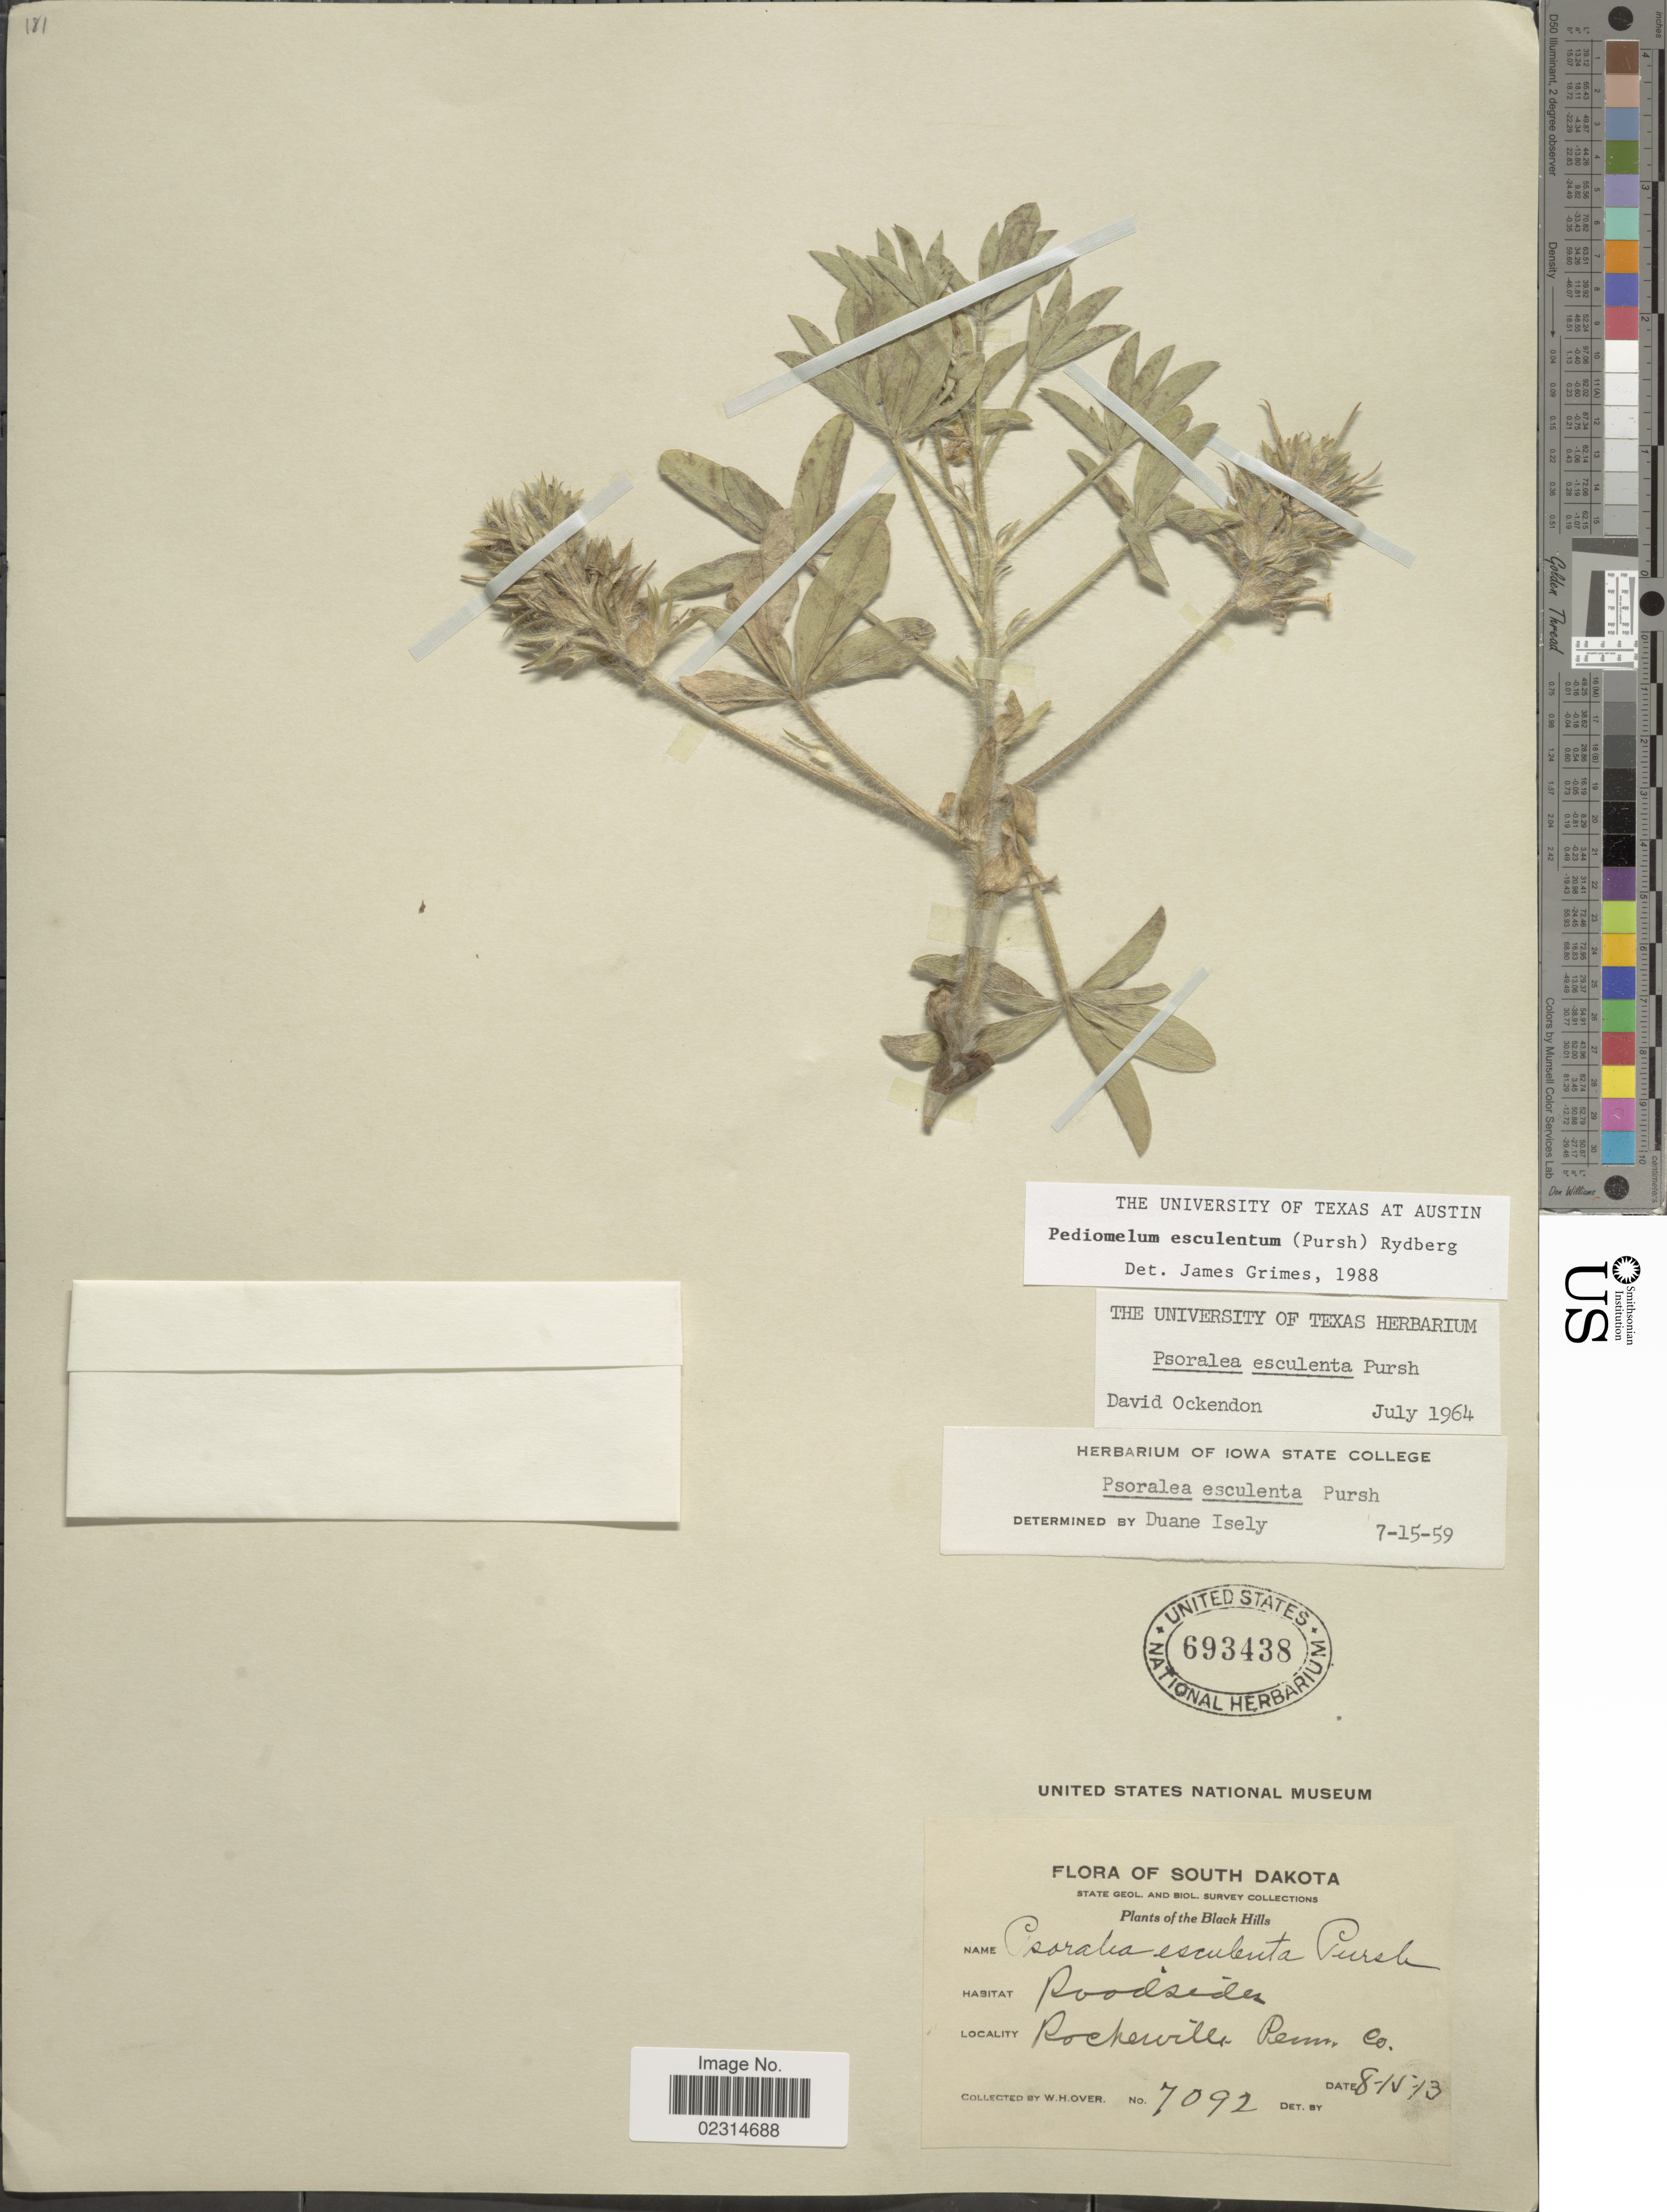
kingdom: Plantae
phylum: Tracheophyta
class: Magnoliopsida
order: Fabales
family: Fabaceae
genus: Pediomelum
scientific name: Pediomelum esculentum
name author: (Pursh) Rydb.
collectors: W. Over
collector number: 7092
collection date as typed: Transcribed d/m/y: 15/8/13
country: United States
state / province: South Dakota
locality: The Black Hills, Roadsides, Rockeville Penn Co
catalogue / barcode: US 693438